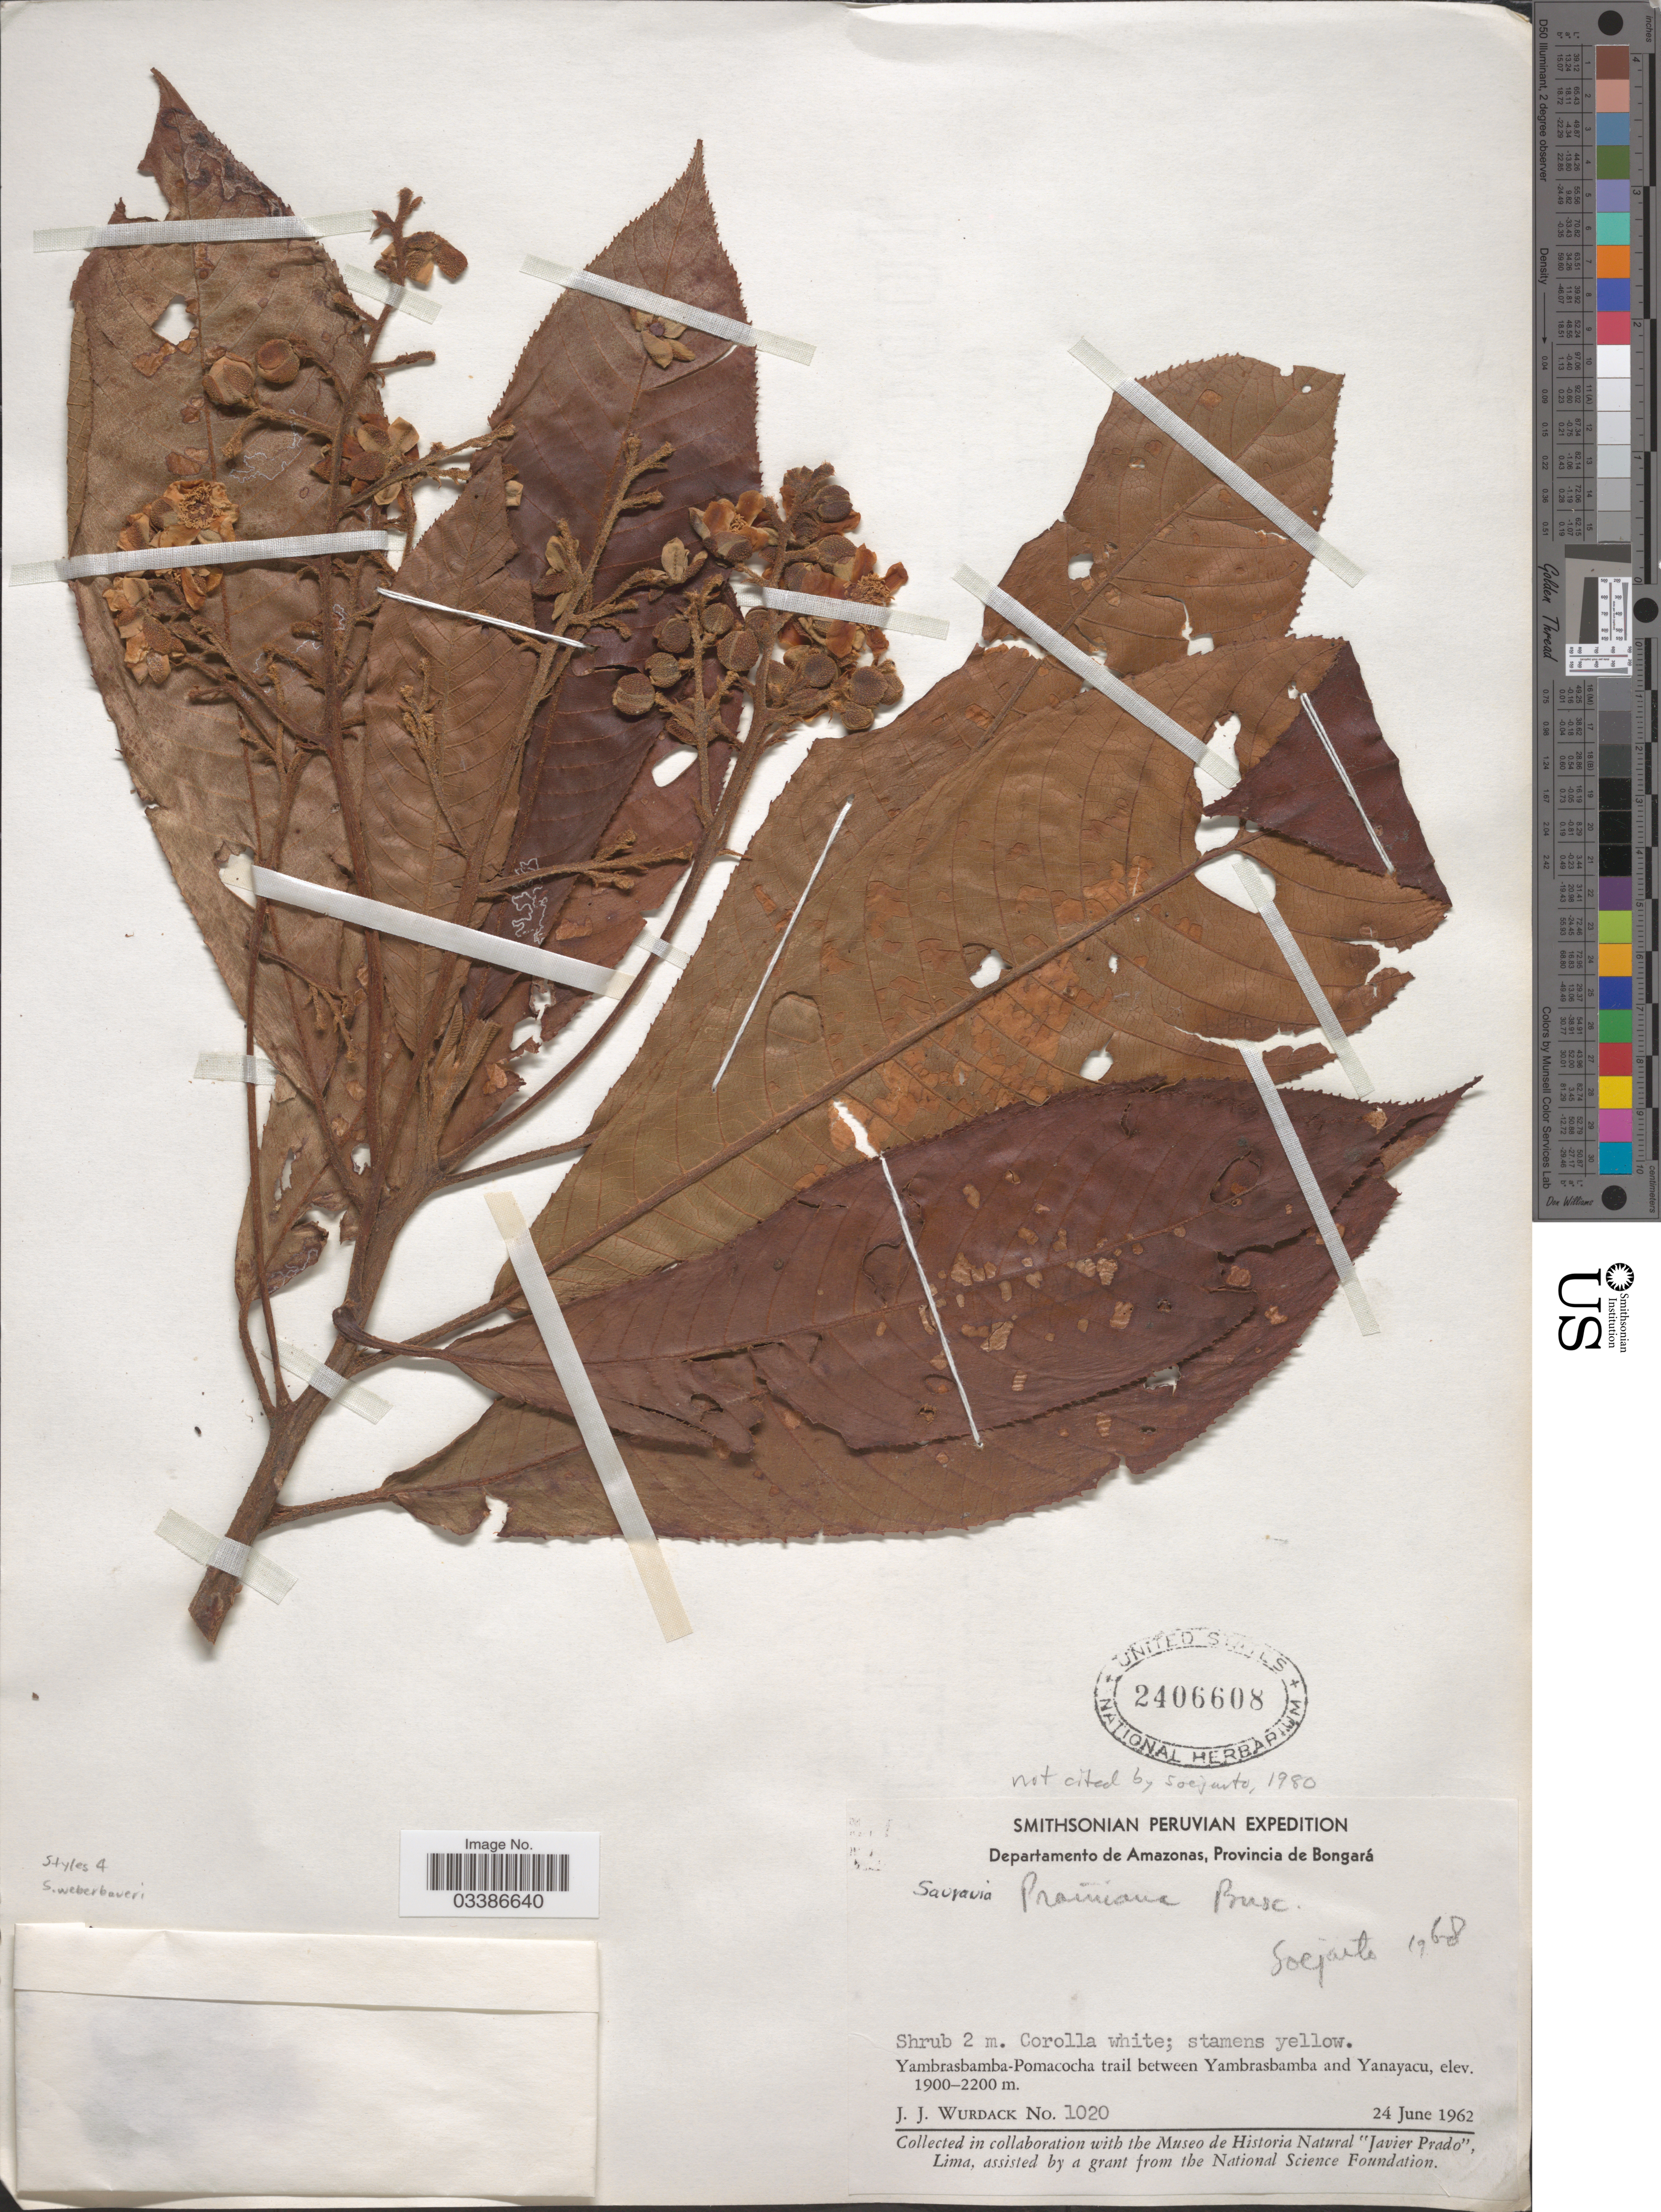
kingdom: Plantae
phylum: Tracheophyta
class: Magnoliopsida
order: Ericales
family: Actinidiaceae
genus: Saurauia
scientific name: Saurauia prainiana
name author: Buscal.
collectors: J. J. Wurdack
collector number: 1020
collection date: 1962-06-24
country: Peru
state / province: Amazonas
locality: Departamento de Amazonas, Provincia de Bongará. Yambrasbamba-Pomacocha trail between Yambrasbamba and Yanayacu.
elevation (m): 1900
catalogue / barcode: US 2406608